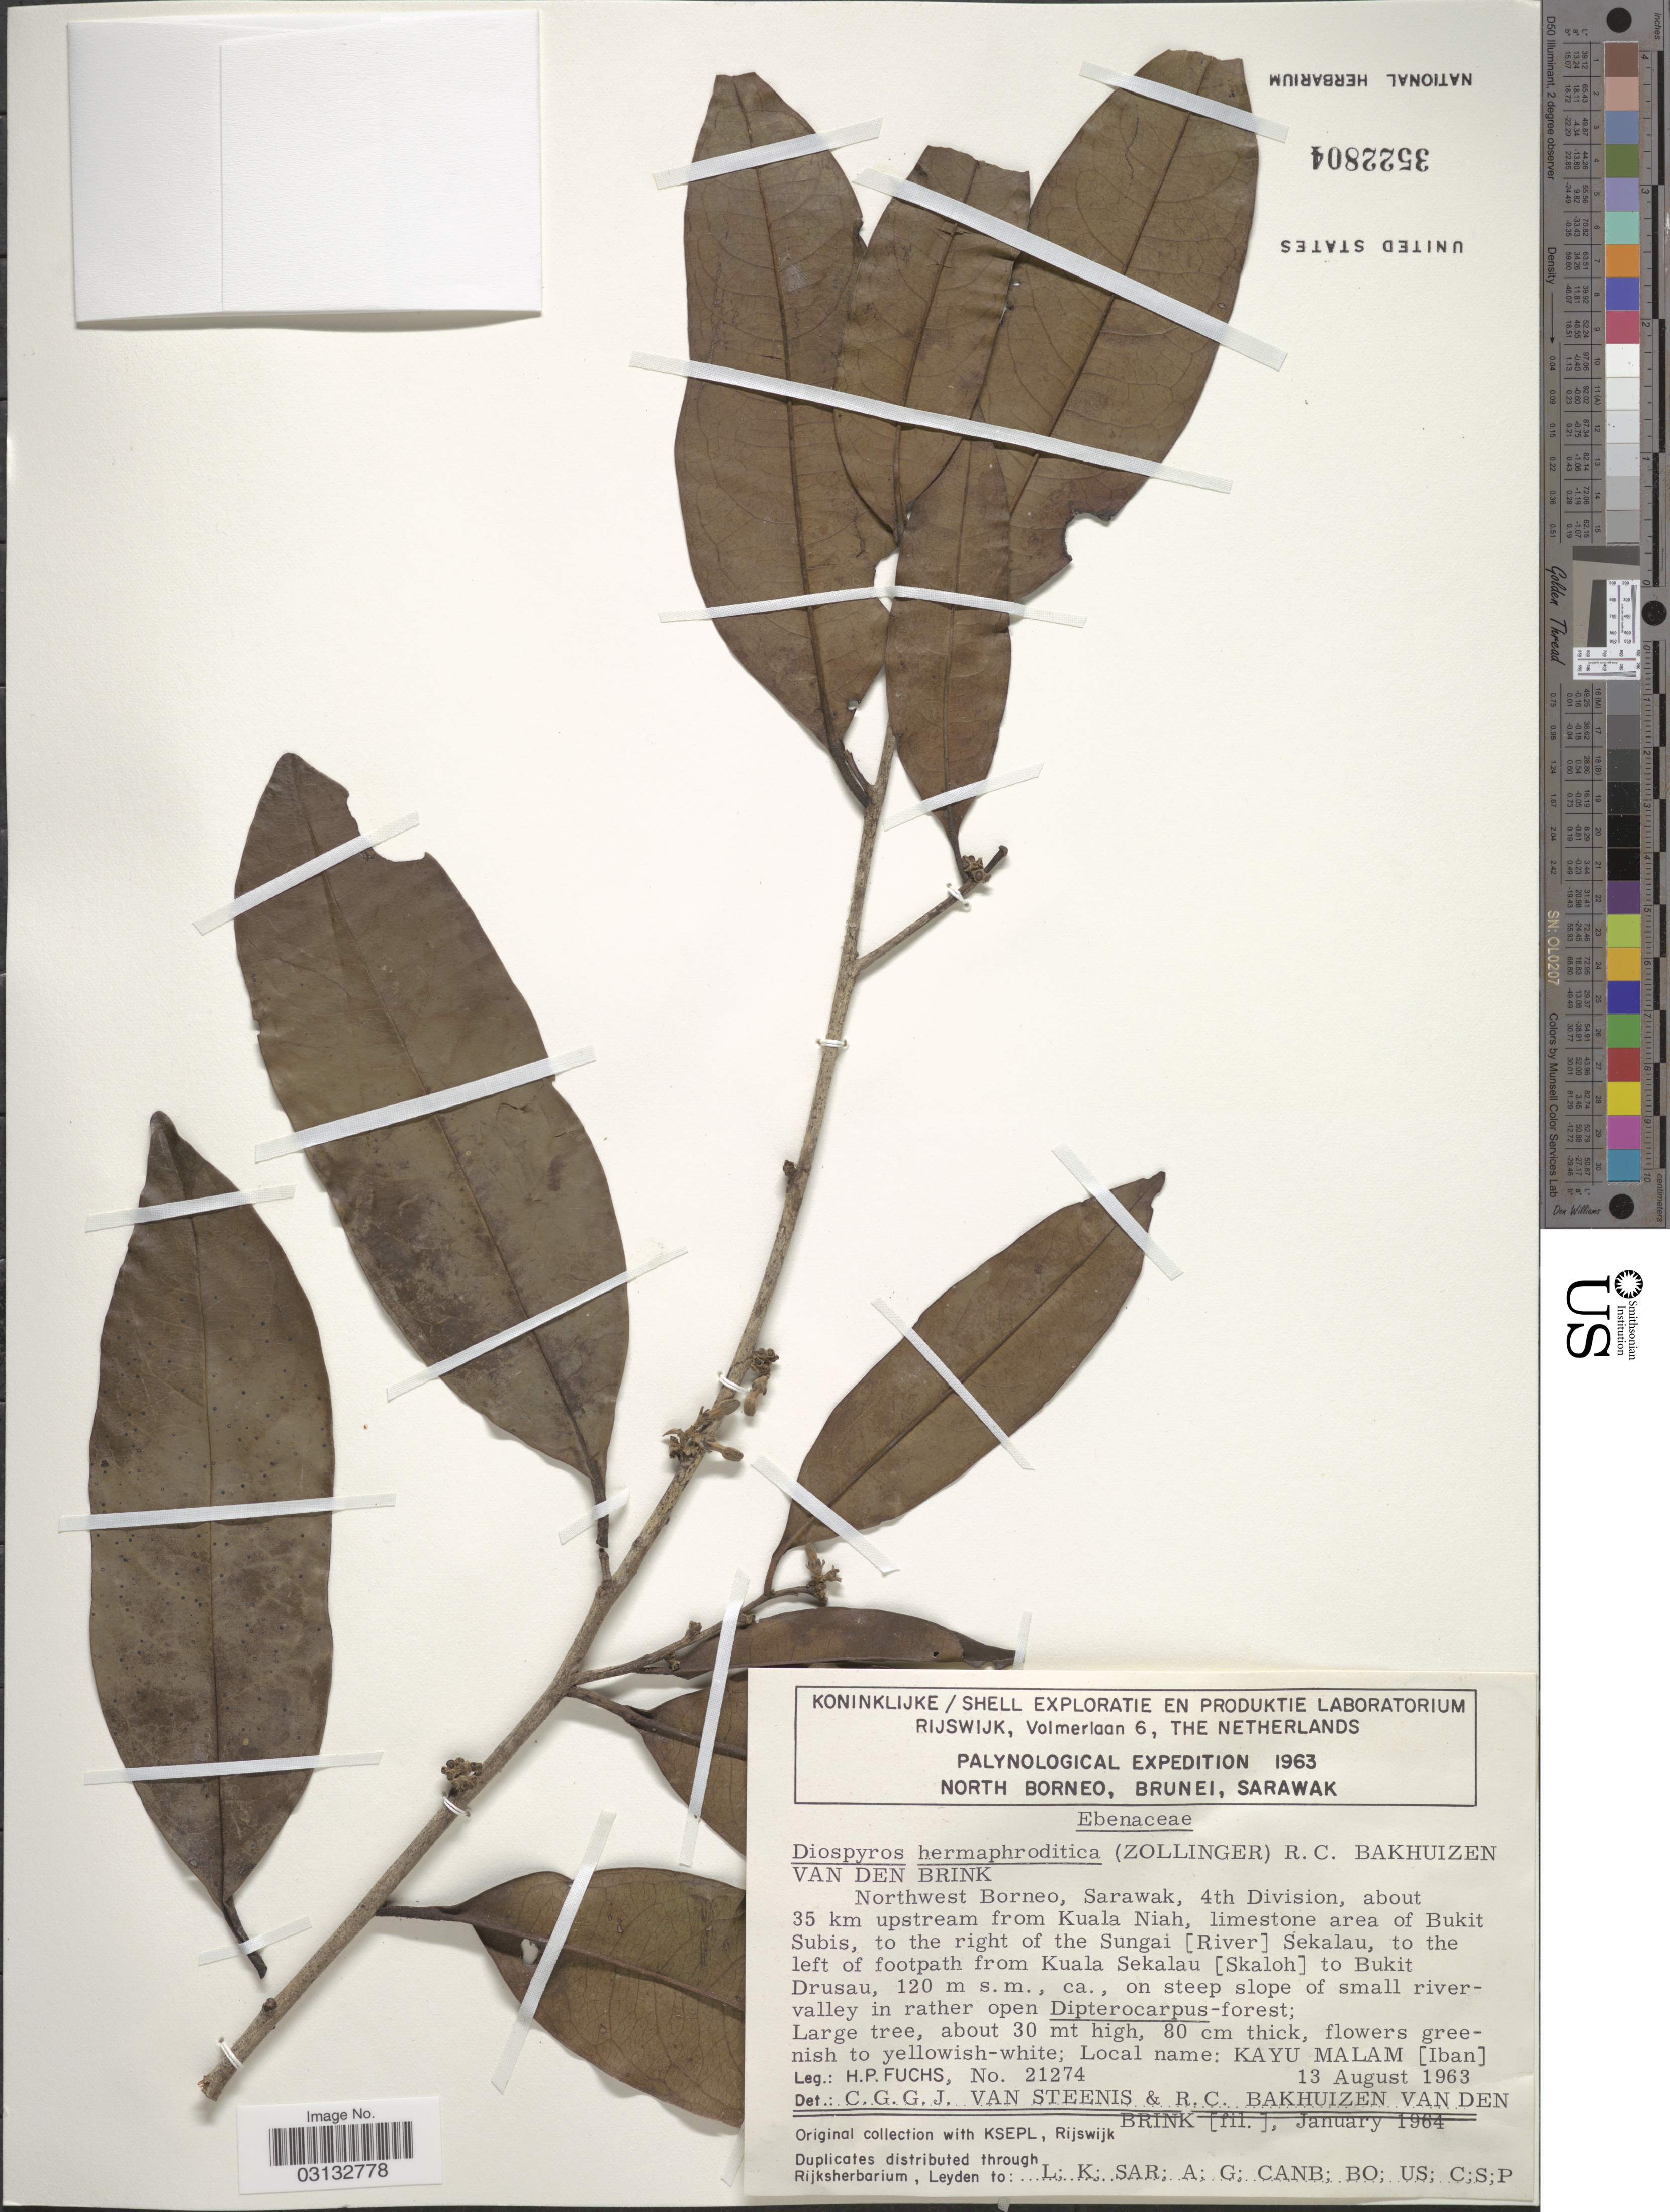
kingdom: Plantae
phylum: Tracheophyta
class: Magnoliopsida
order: Ericales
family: Ebenaceae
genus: Diospyros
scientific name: Diospyros hermaphroditica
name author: (Zoll.) Bakh. ex Steenis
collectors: H. P. Fuchs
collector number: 21274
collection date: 1963-08-13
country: Malaysia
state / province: Sarawak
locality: Northwest Borneo, Sarawak, 4th Division, about 35 km upstream from Kuala Niah, limestone area of Bukit Subis, to the right of the Sungai [River] Sekalau, to the left of footpath from Kuala Sekalau [Skaloh] to Bukit Drusau.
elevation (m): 120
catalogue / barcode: US 3522804